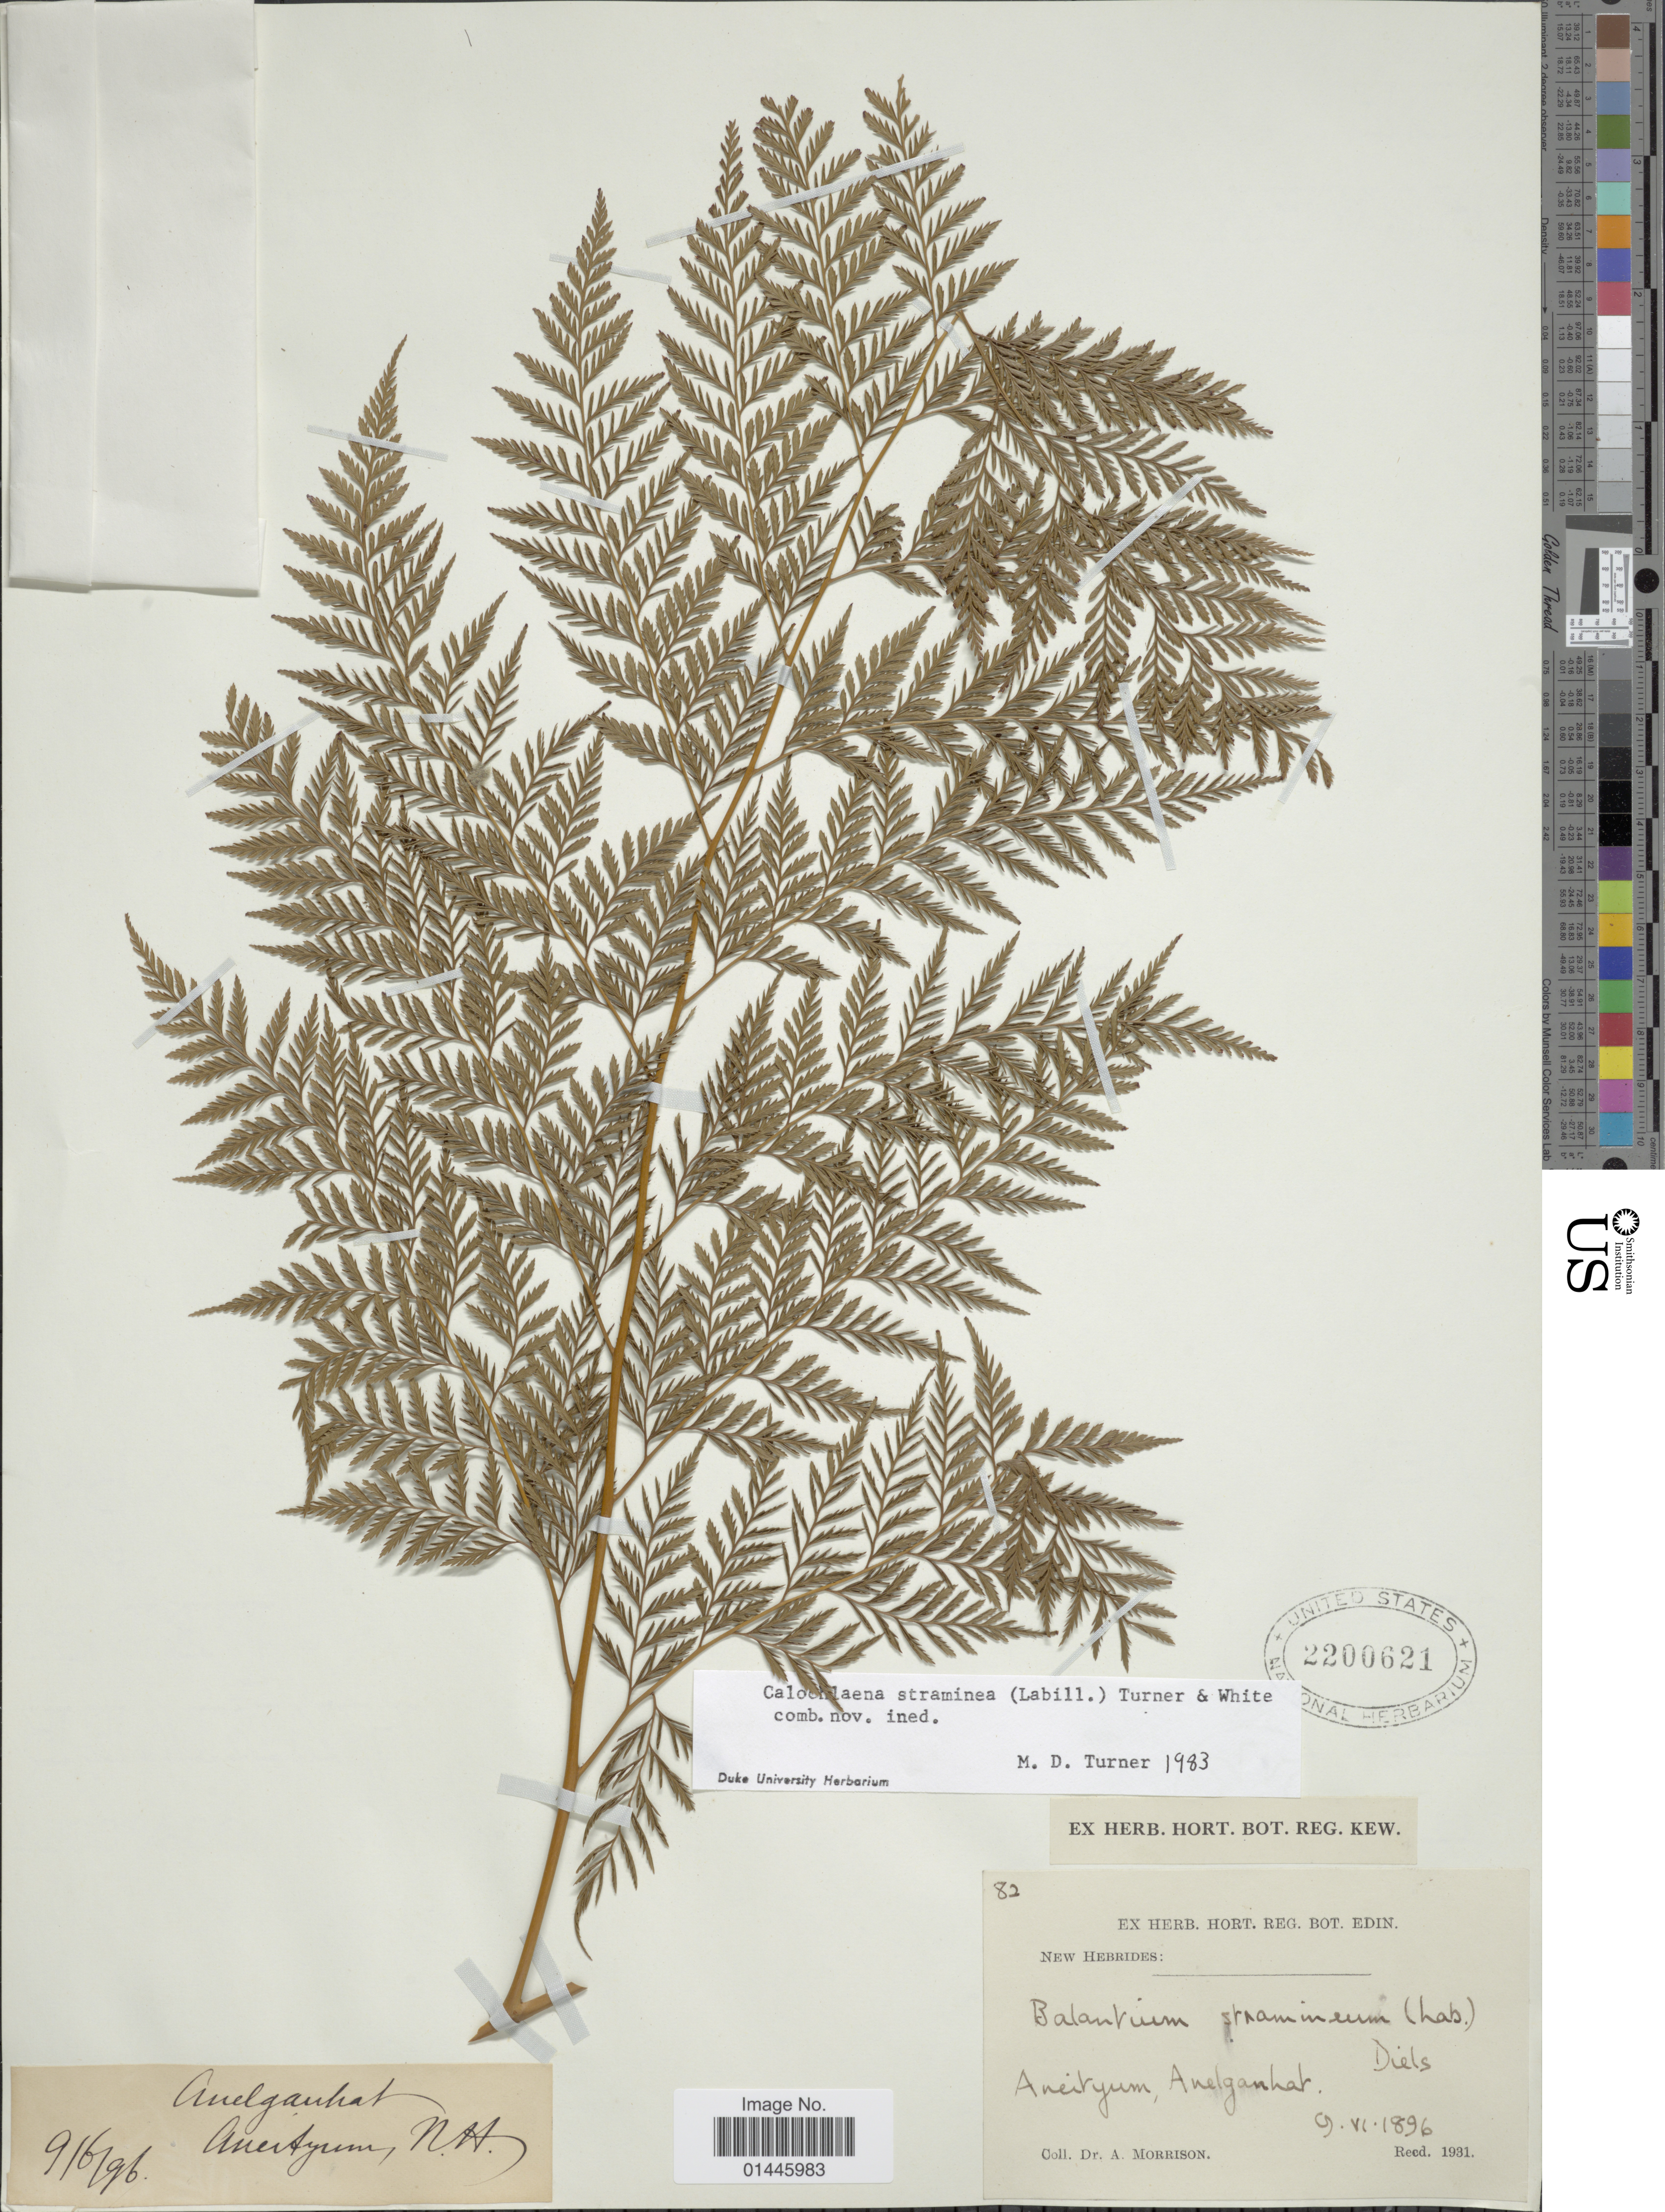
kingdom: Plantae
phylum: Tracheophyta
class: Polypodiopsida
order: Cyatheales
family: Dicksoniaceae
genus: Calochlaena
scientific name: Calochlaena straminea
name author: (Labill.) M.D. Turner & R.A. White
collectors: A. Morrison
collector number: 82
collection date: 1896-06-09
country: Vanuatu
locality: New Hebrides: Anityum, Anelganhat. [interpreted]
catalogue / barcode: US 2200621